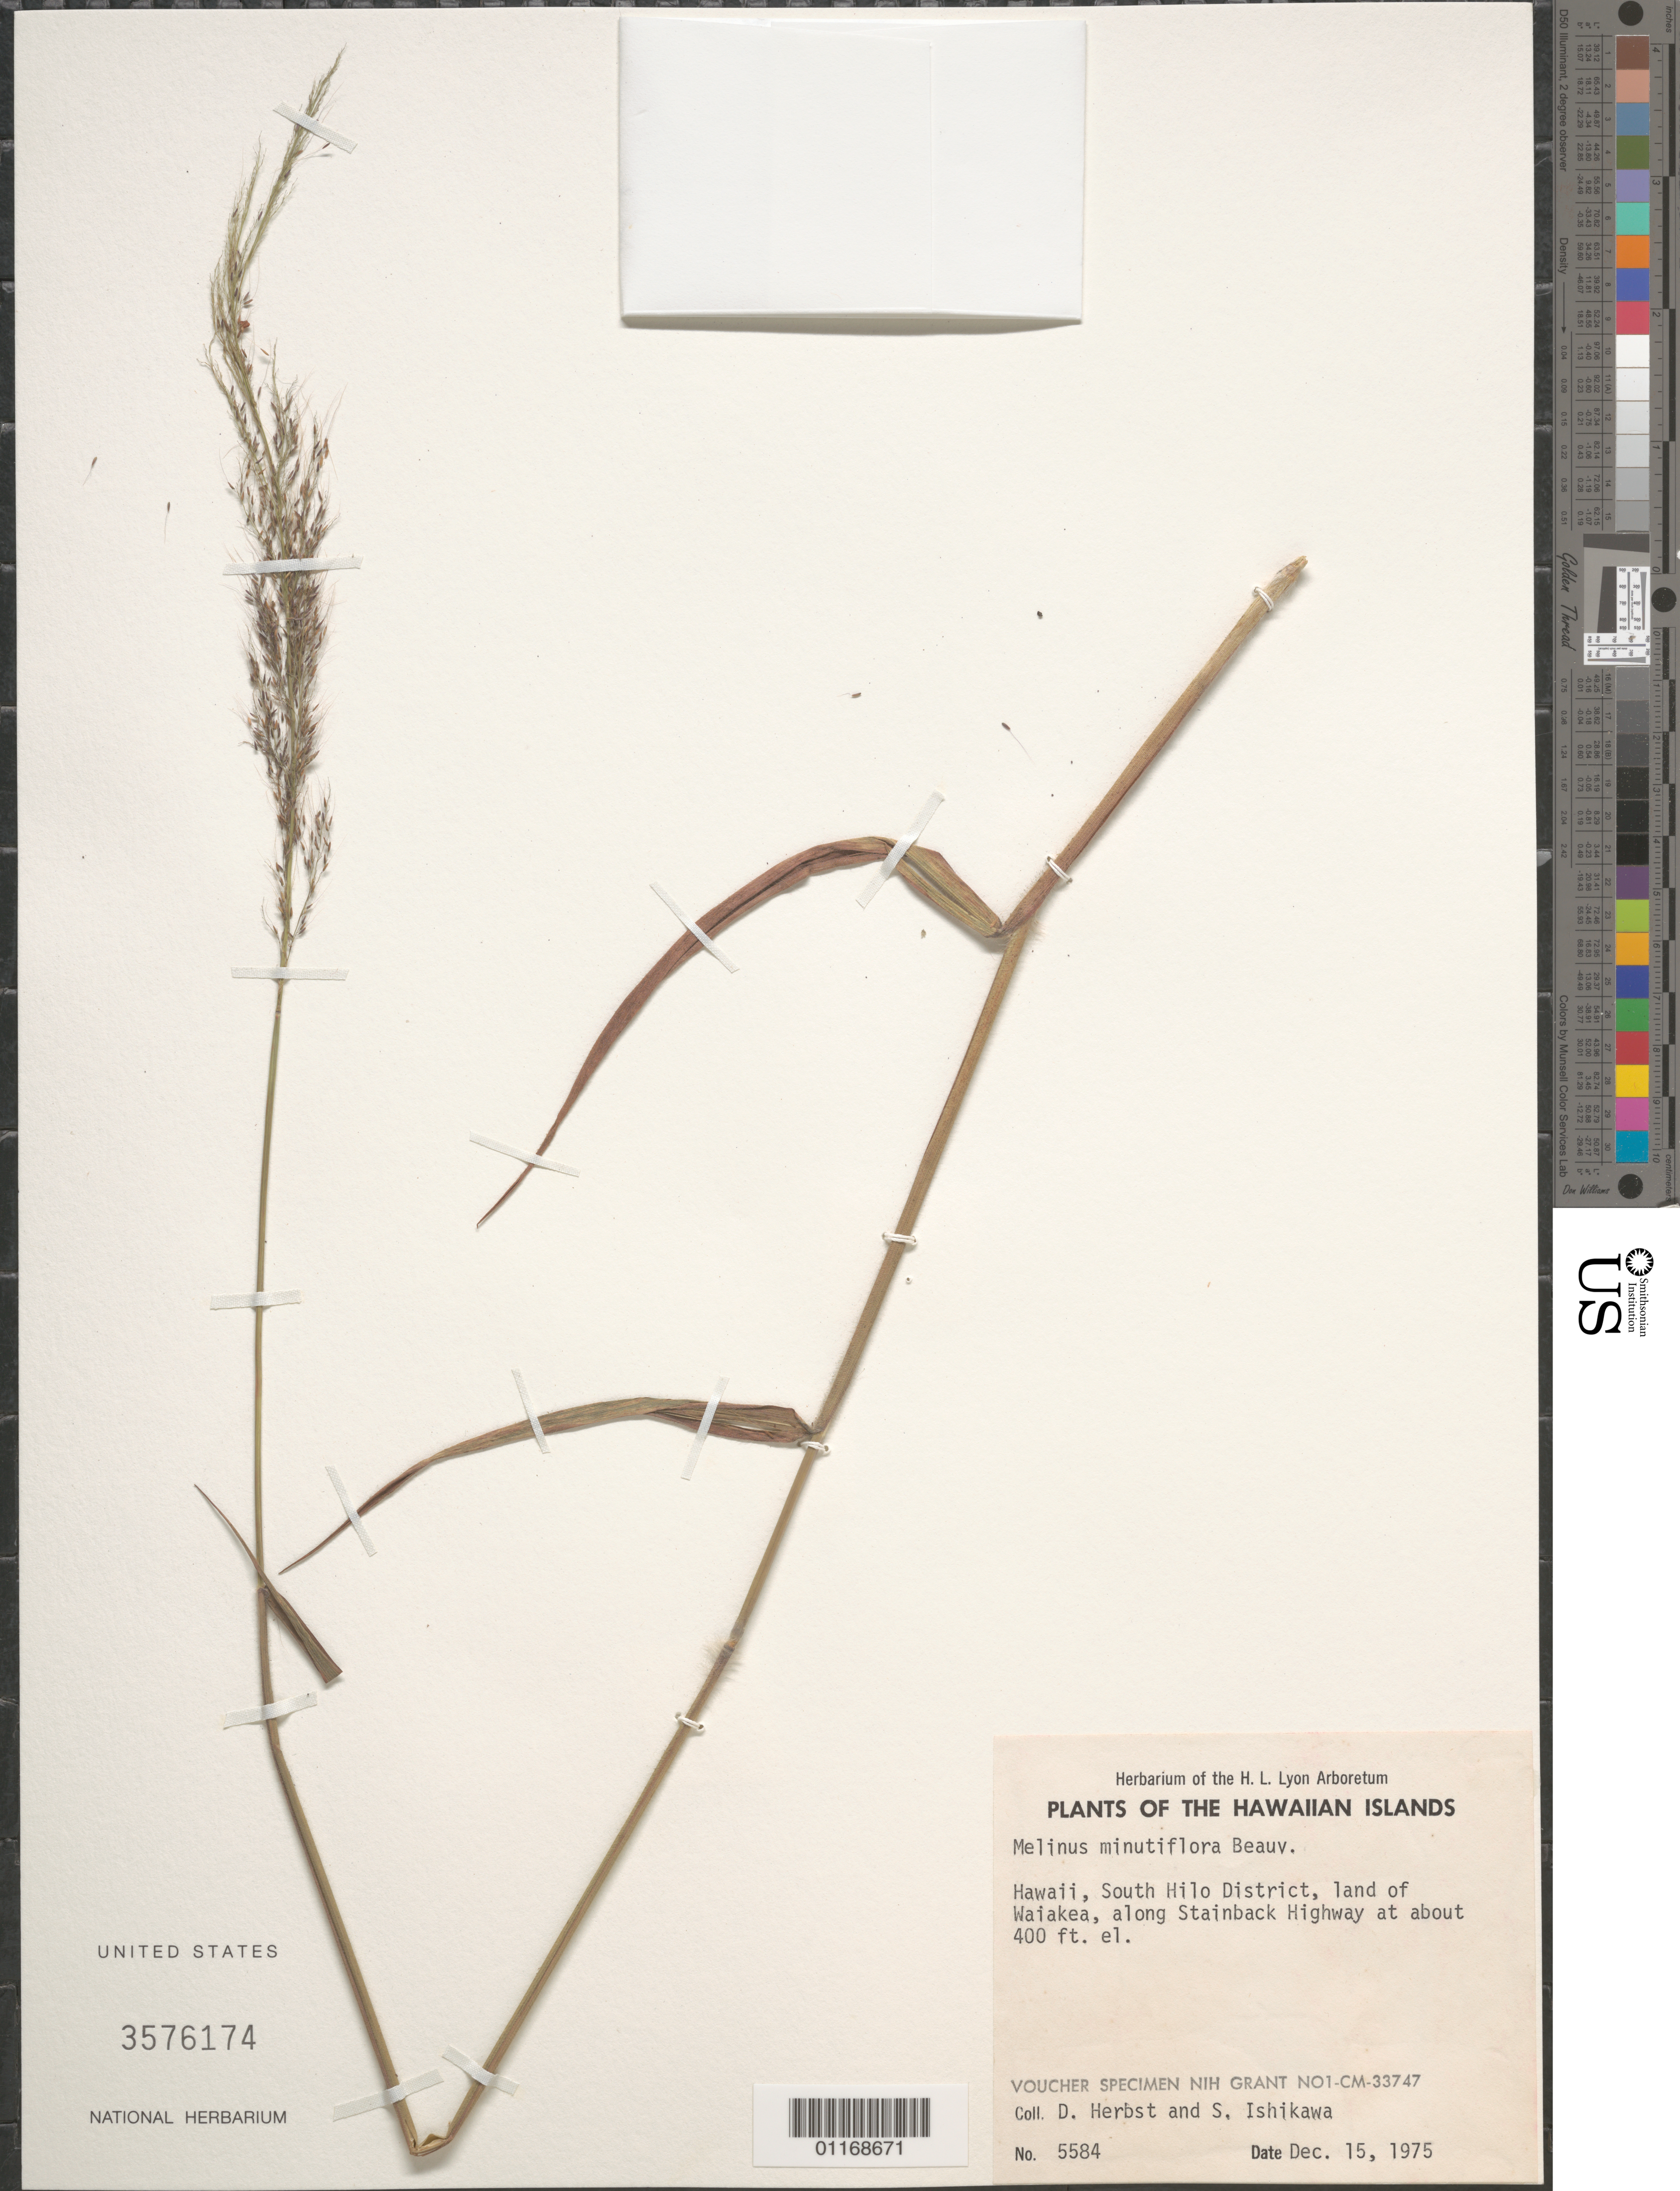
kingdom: Plantae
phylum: Tracheophyta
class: Liliopsida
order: Poales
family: Poaceae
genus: Melinis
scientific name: Melinis minutiflora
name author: P. Beauv.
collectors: D. R. Herbst & S. Ishikawa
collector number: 5584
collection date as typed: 15 Dec 1975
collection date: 1975-12-15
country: United States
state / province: Hawaii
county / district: Hawaii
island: Hawaii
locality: South Hilo District, land of Waiakea, along Stainback Highway.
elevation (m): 122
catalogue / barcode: US 3576174